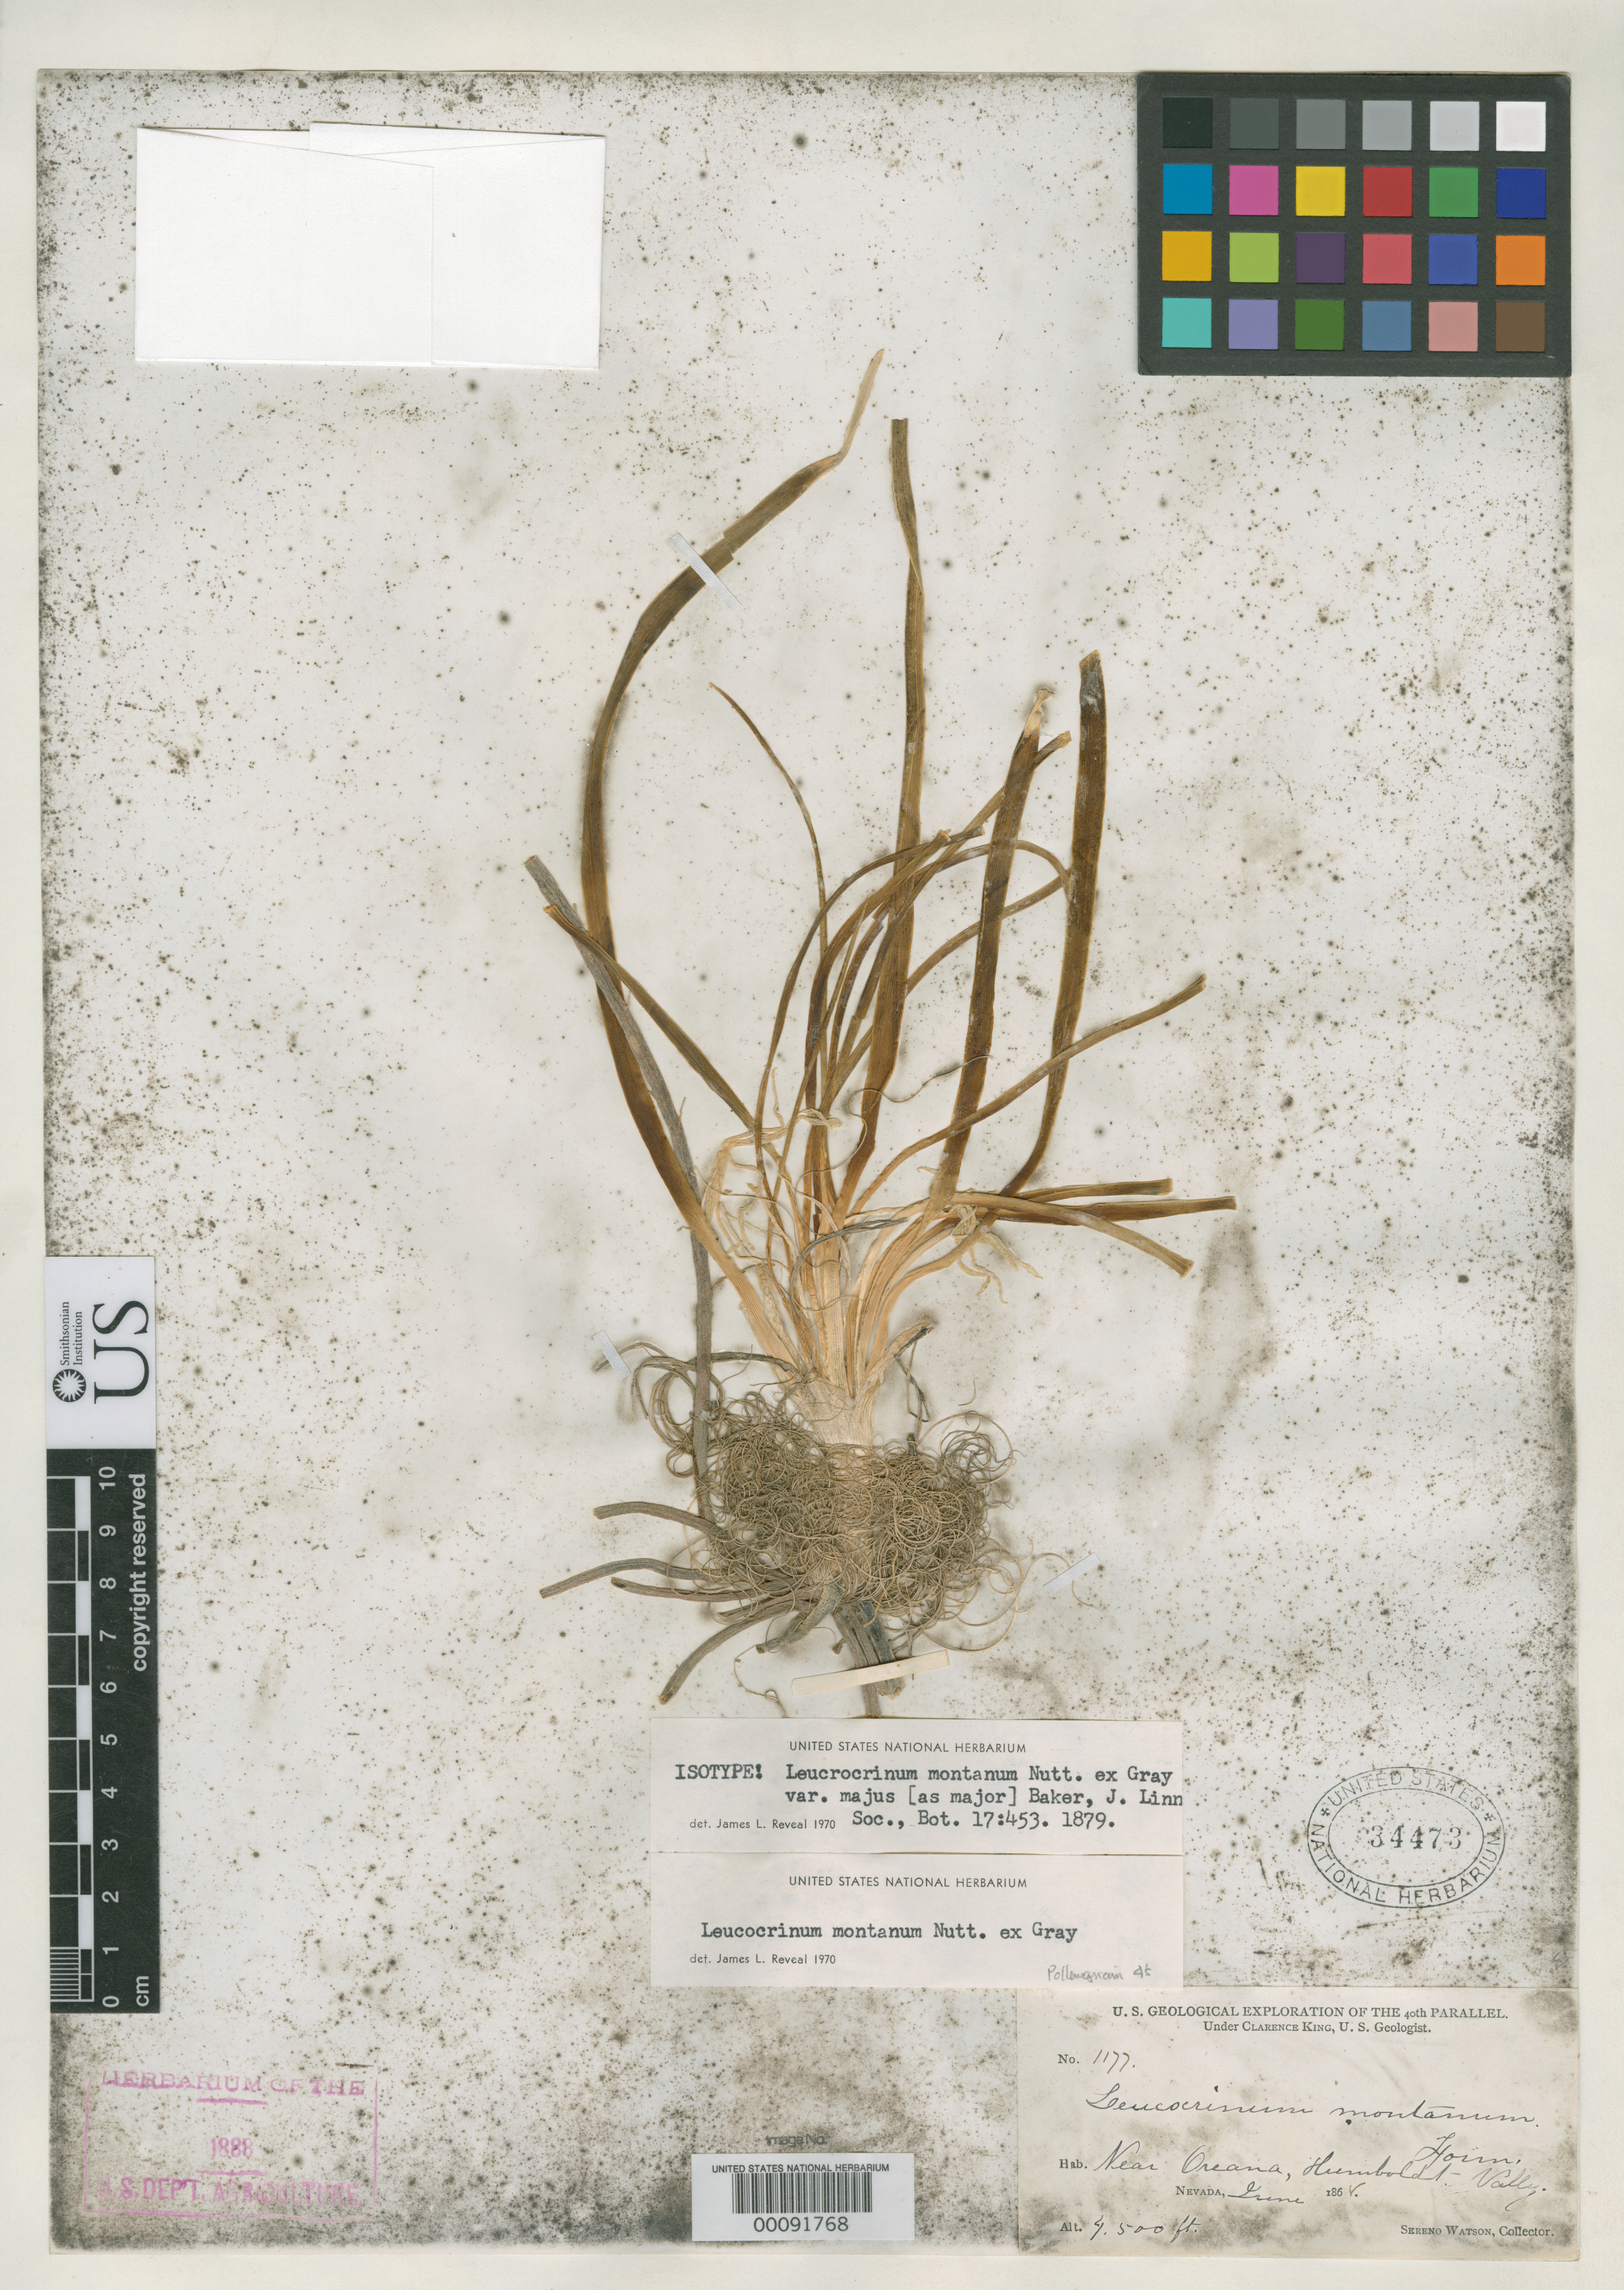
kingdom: Plantae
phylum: Tracheophyta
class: Liliopsida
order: Asparagales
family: Asparagaceae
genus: Leucocrinum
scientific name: Leucocrinum montanum var. major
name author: Baker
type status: Isotype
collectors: S. Watson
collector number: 1177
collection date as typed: Jun 1868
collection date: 1868-06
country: United States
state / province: Nevada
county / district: Pershing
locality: Near Oreana.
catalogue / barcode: US 34473